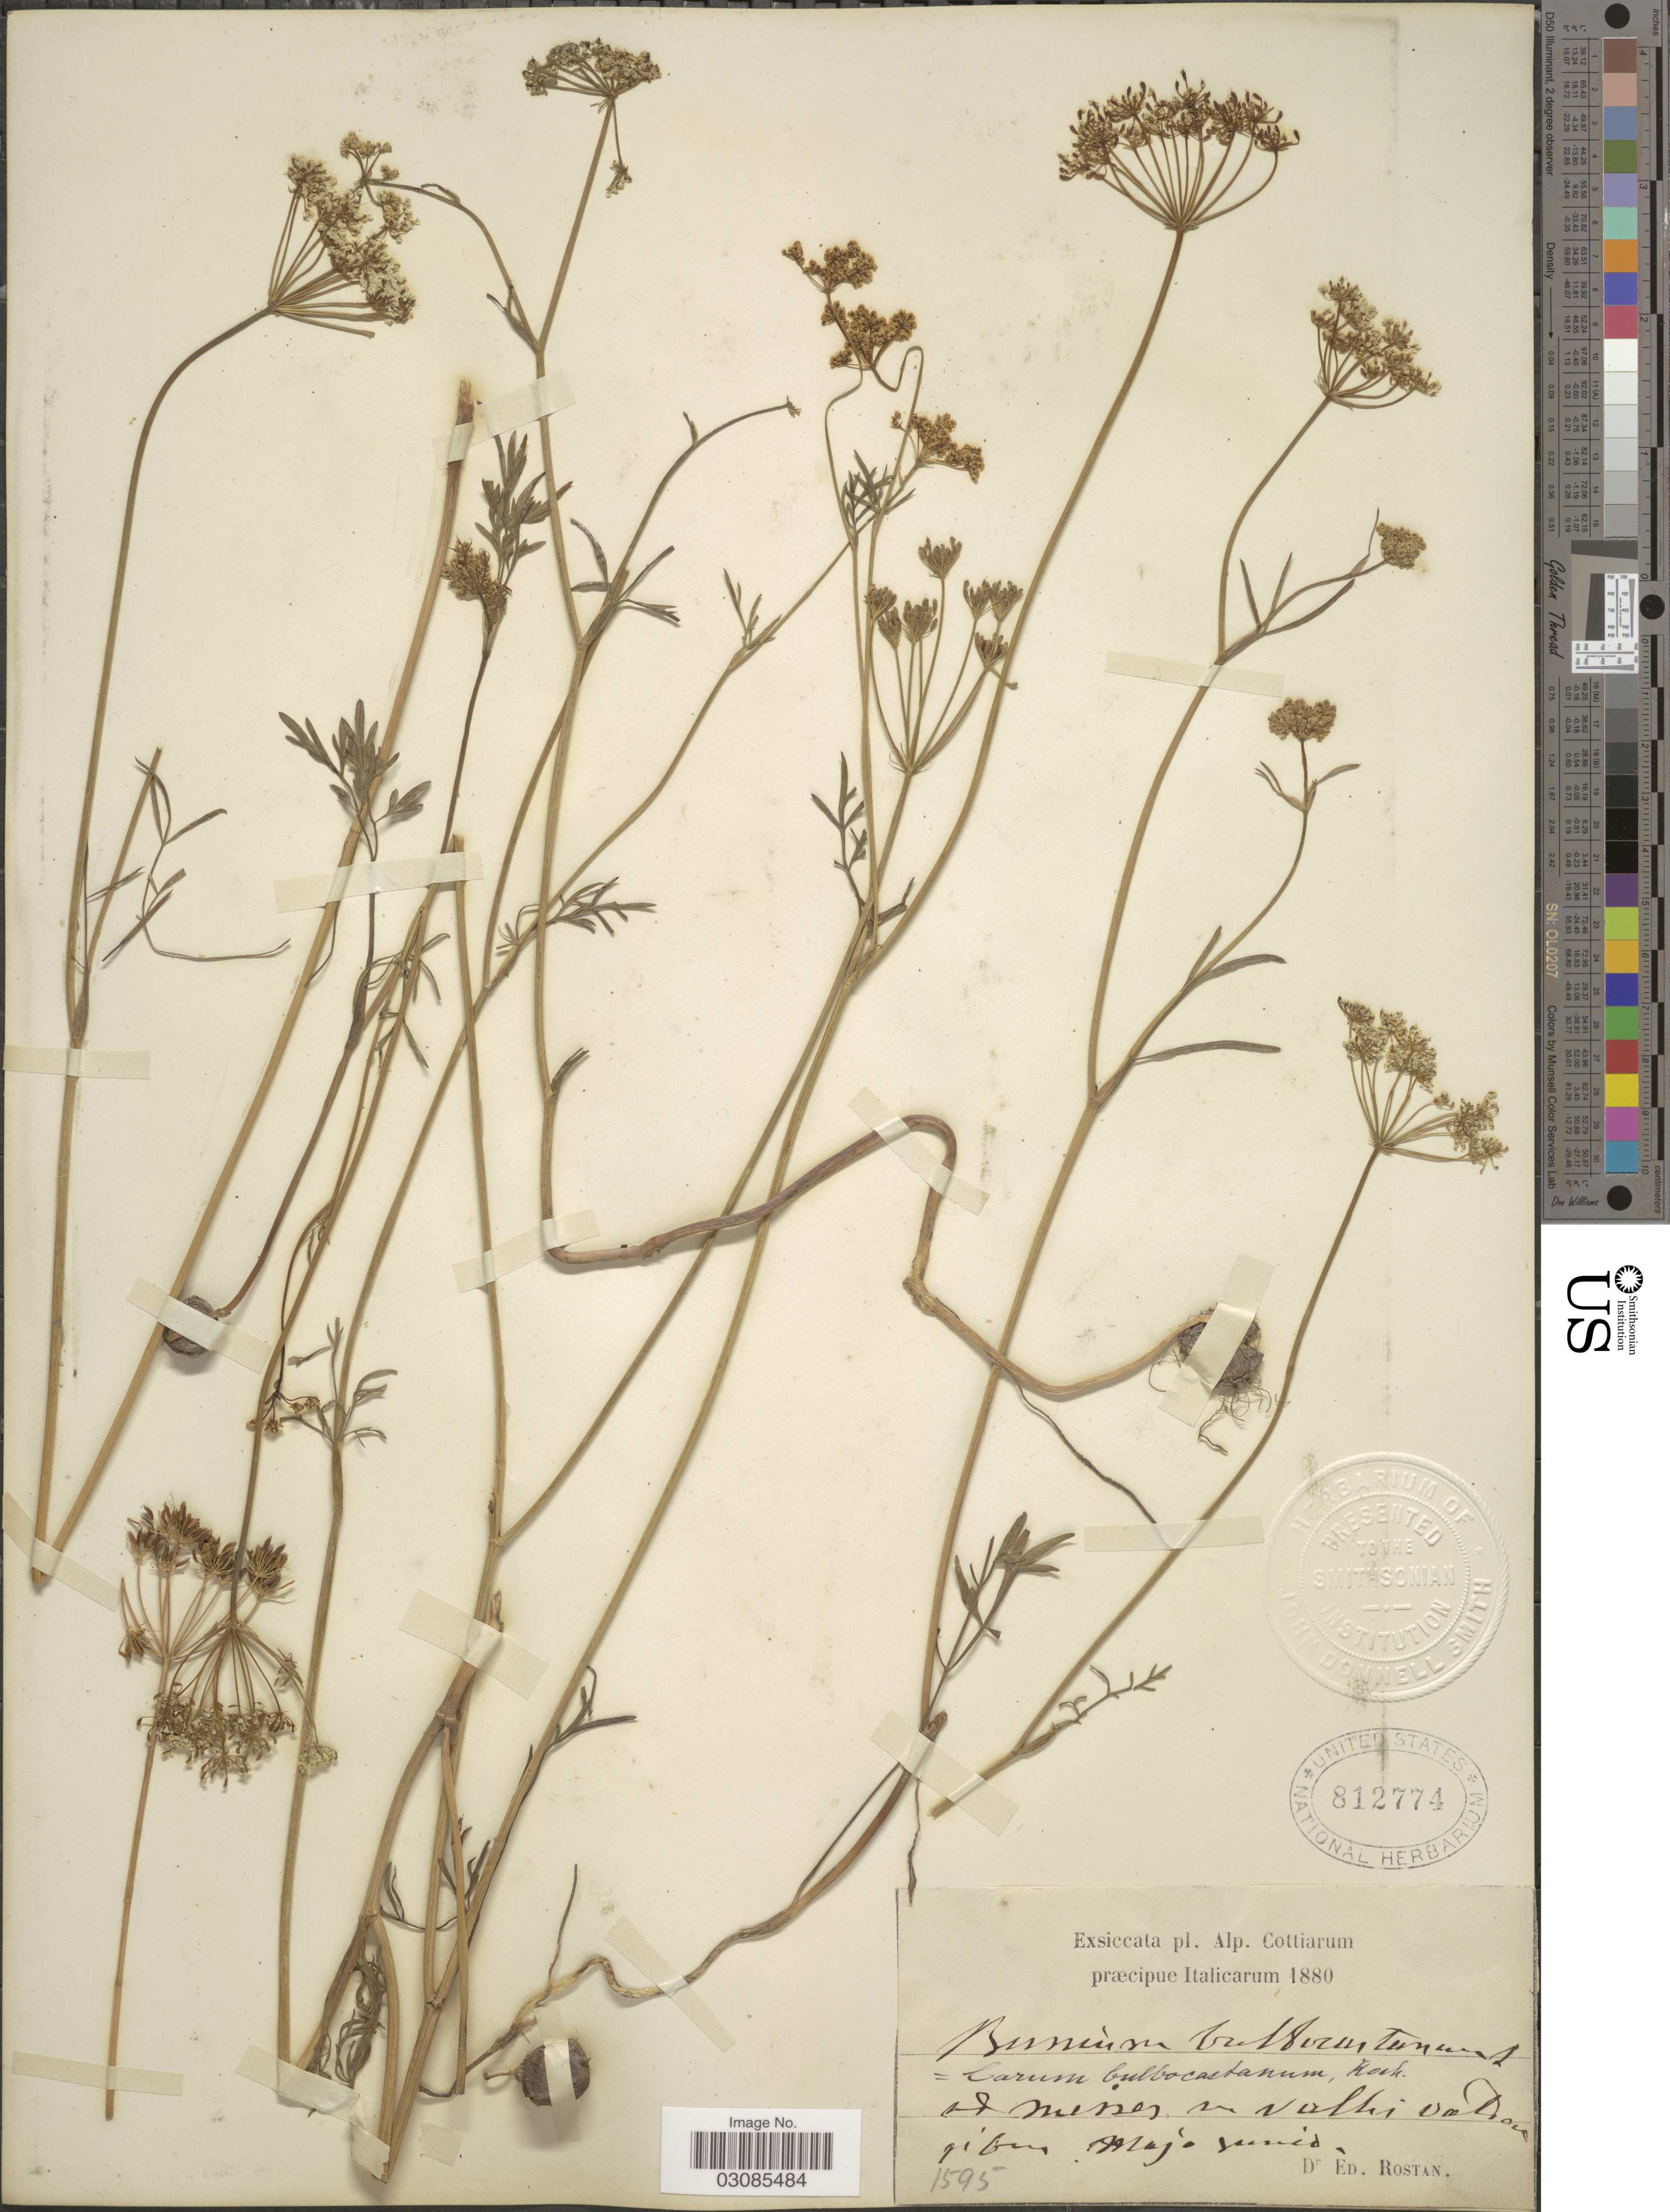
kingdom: Plantae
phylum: Tracheophyta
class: Magnoliopsida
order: Apiales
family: Apiaceae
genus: Bunium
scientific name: Bunium bulbocastanum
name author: L.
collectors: E. Rostan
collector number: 1595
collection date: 1880-05/1880-06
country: Italy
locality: Alp. Cottiarum præcipue Italicarum. Vallis Valioupibus [interpreted].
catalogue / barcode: US 812774